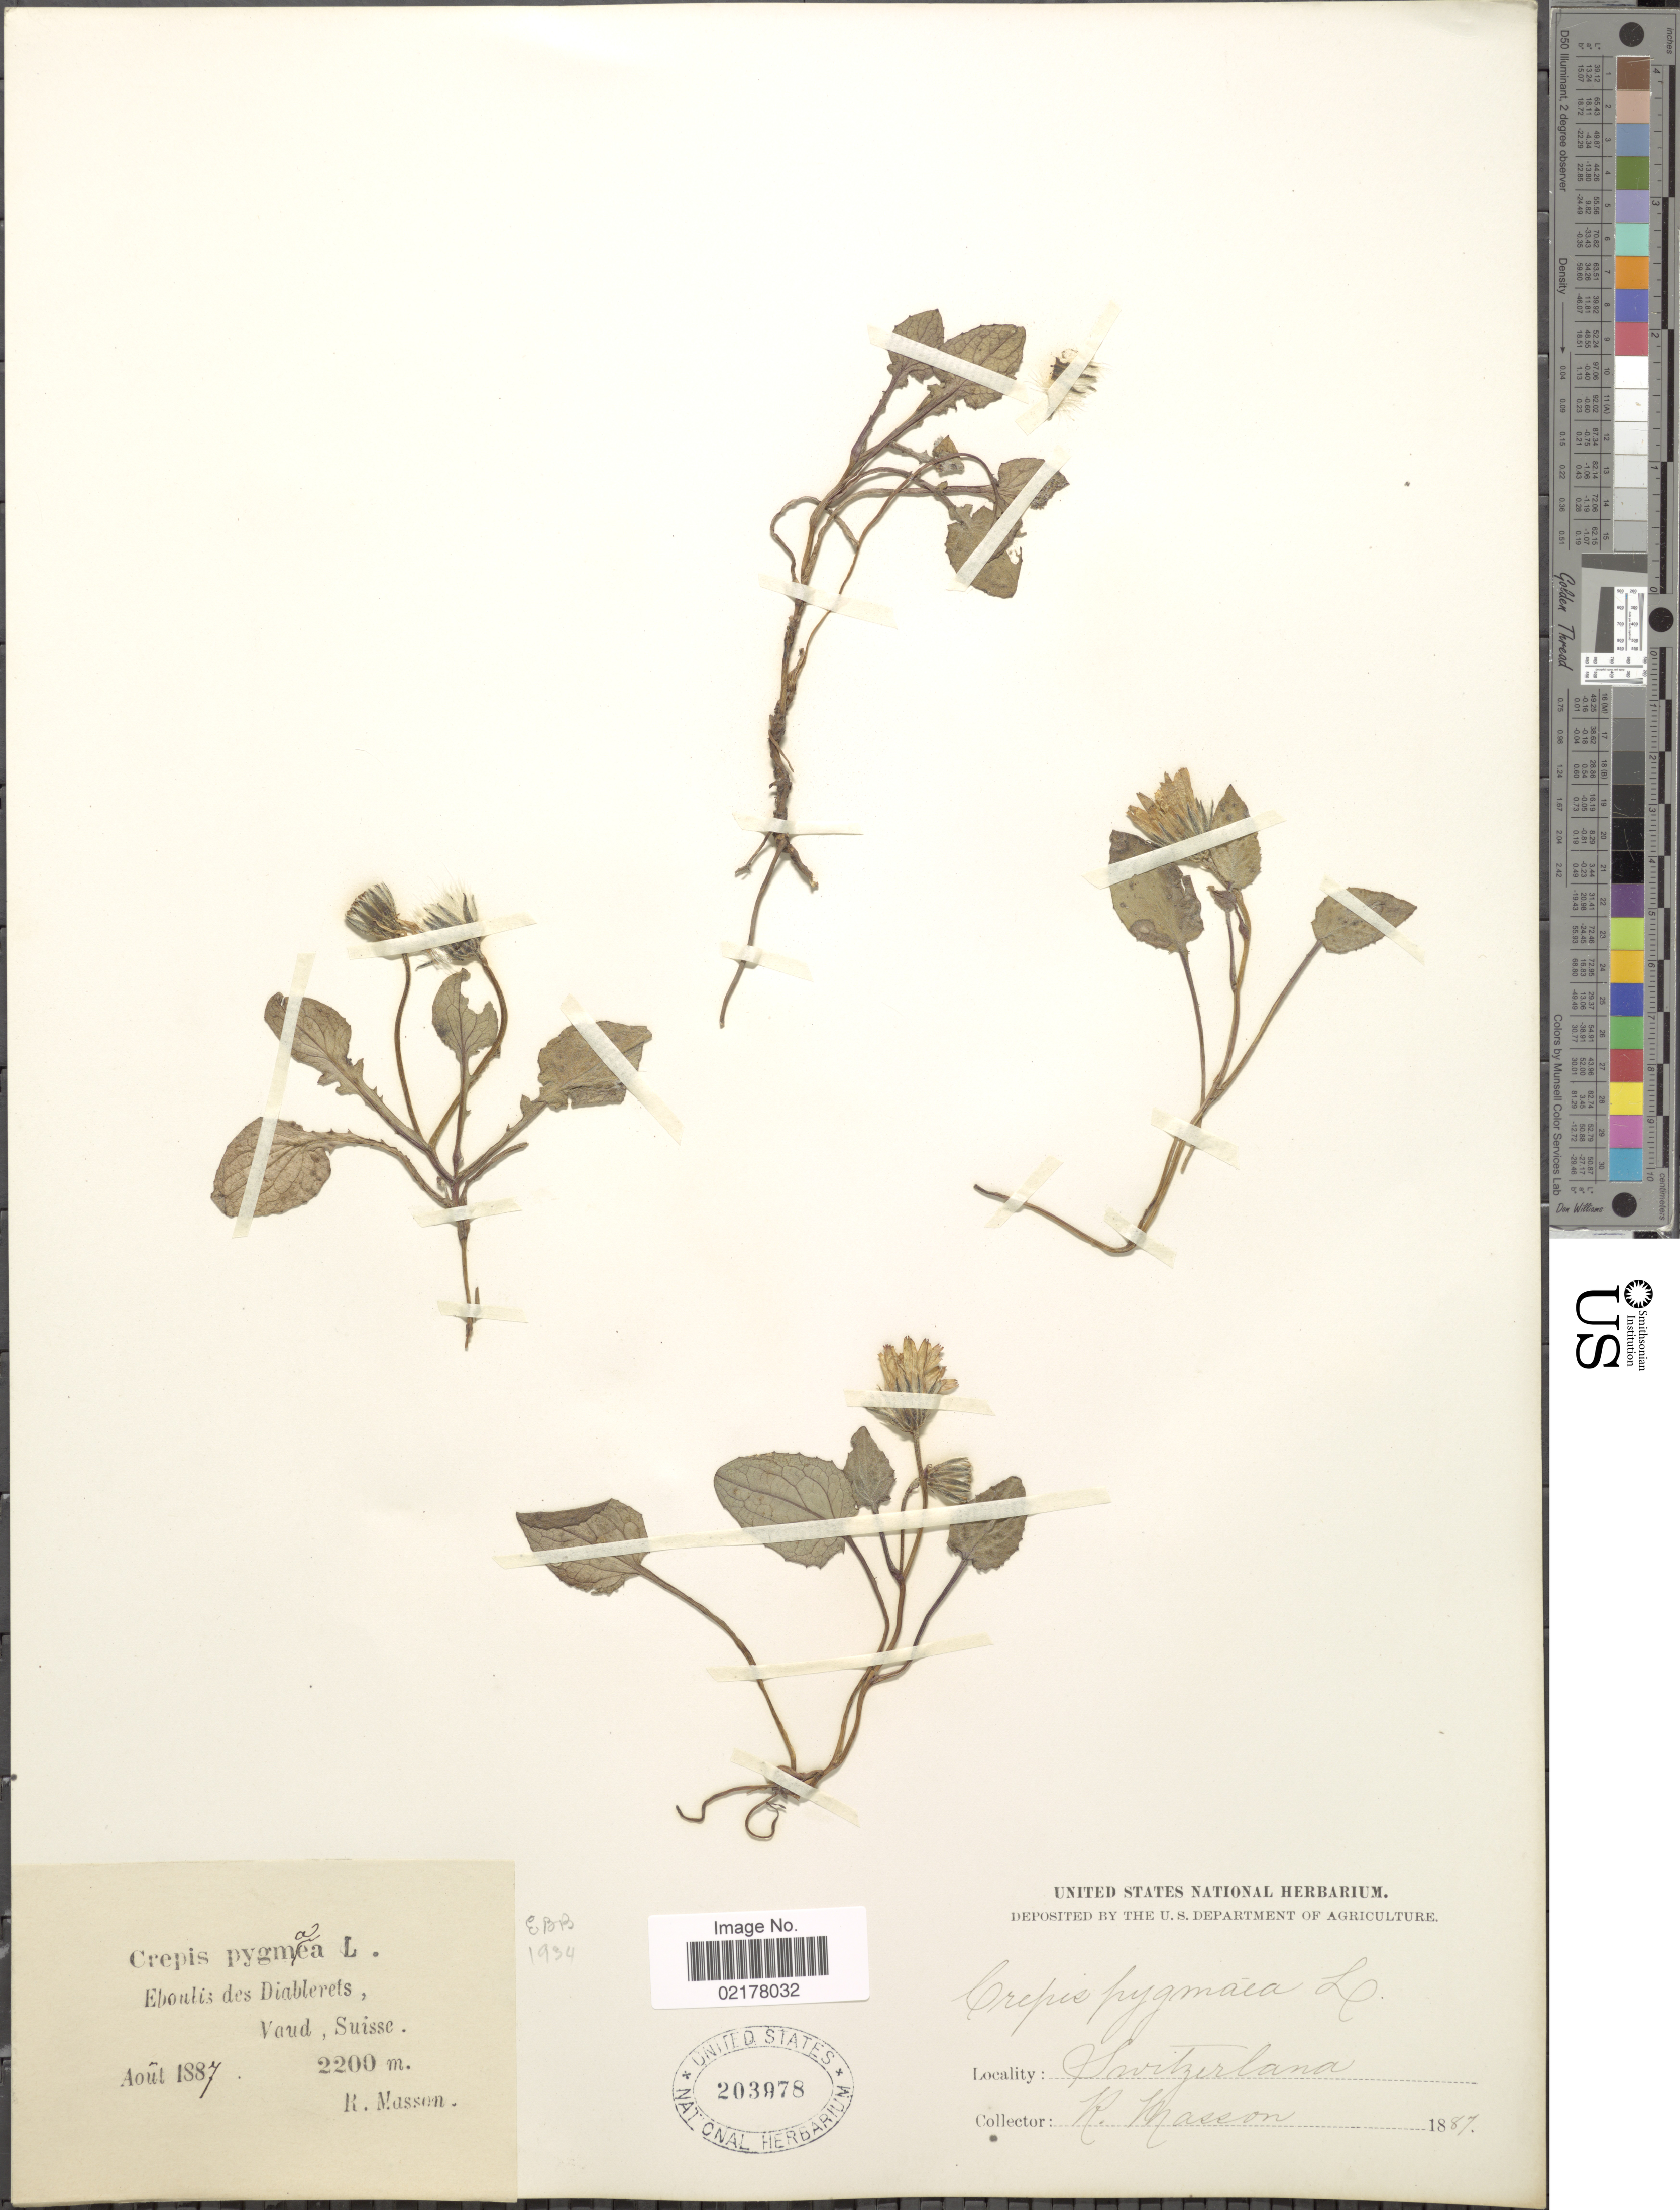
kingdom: Plantae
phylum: Tracheophyta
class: Magnoliopsida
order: Asterales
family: Asteraceae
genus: Crepis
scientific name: Crepis pygmaea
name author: L.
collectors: R. Masson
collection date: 1887-08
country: Switzerland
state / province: Vaud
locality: Eboulis des Diablerets, Suisse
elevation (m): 2200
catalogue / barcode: US 203978